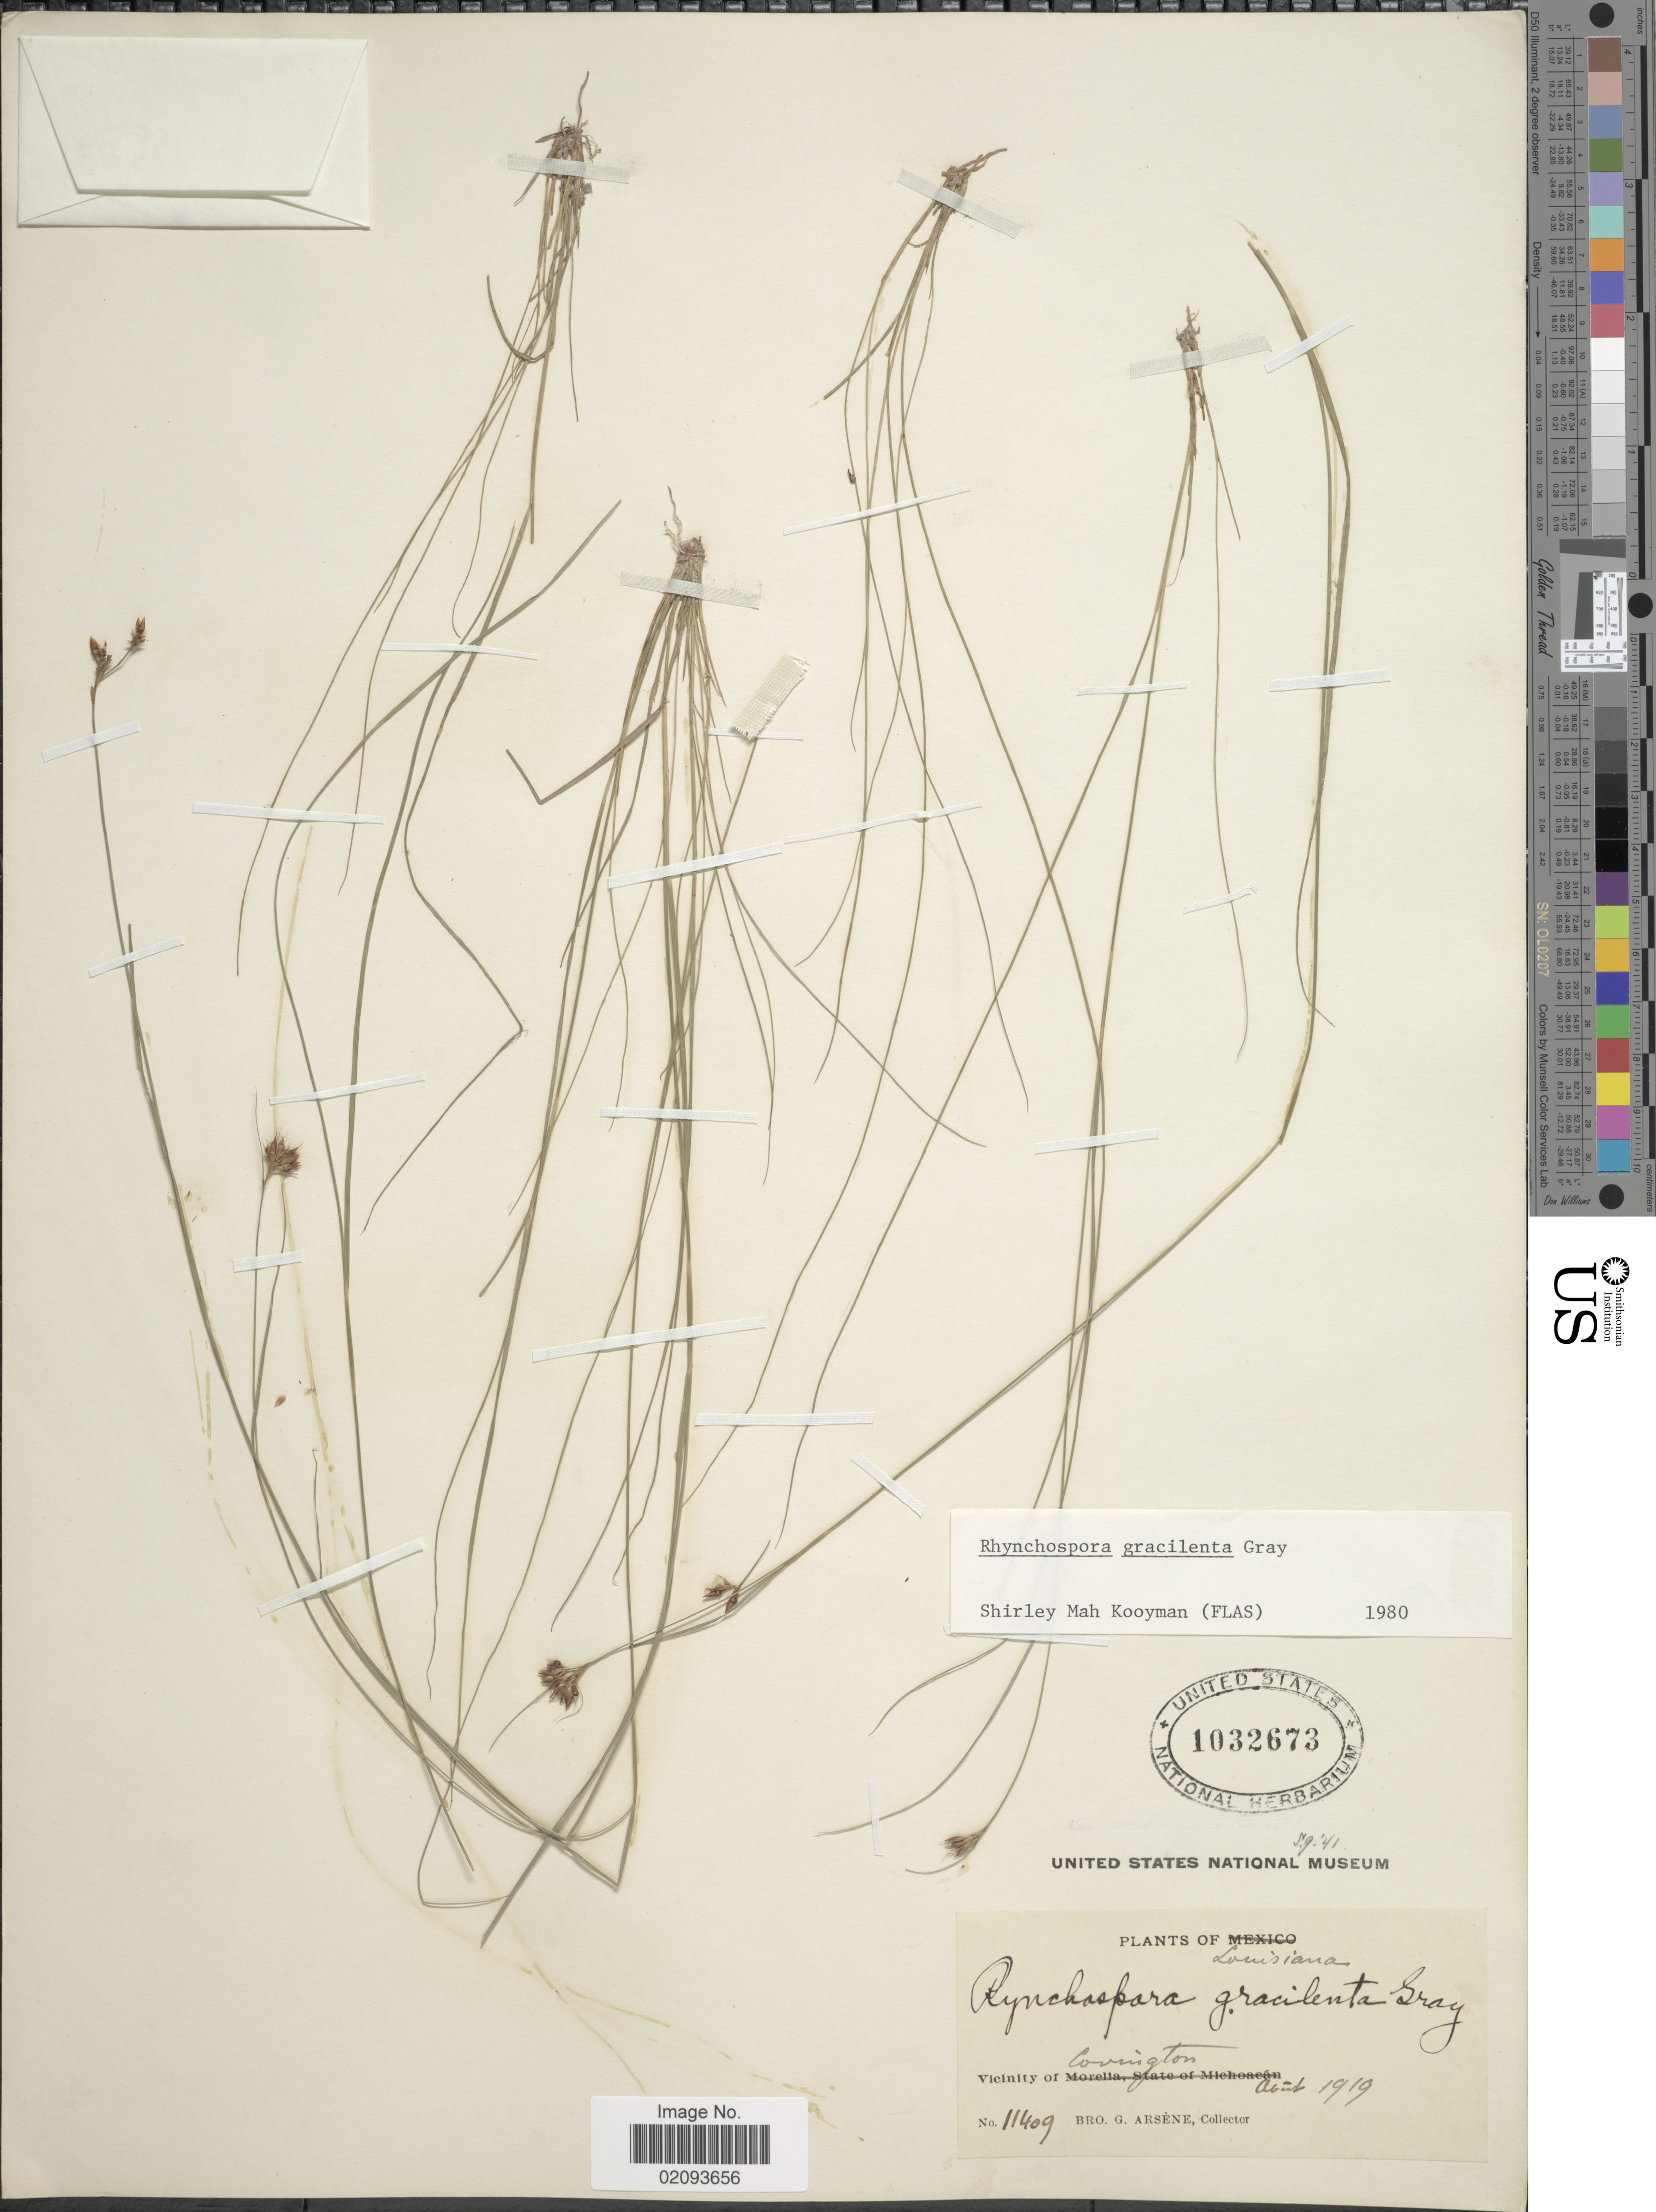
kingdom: Plantae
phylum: Tracheophyta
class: Liliopsida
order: Poales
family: Cyperaceae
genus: Rhynchospora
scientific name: Rhynchospora gracilenta A. Gray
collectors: Bro. G. Arsène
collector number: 11409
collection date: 1919-08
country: United States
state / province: Louisiana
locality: Vicinity of Covington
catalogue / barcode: US 1032673